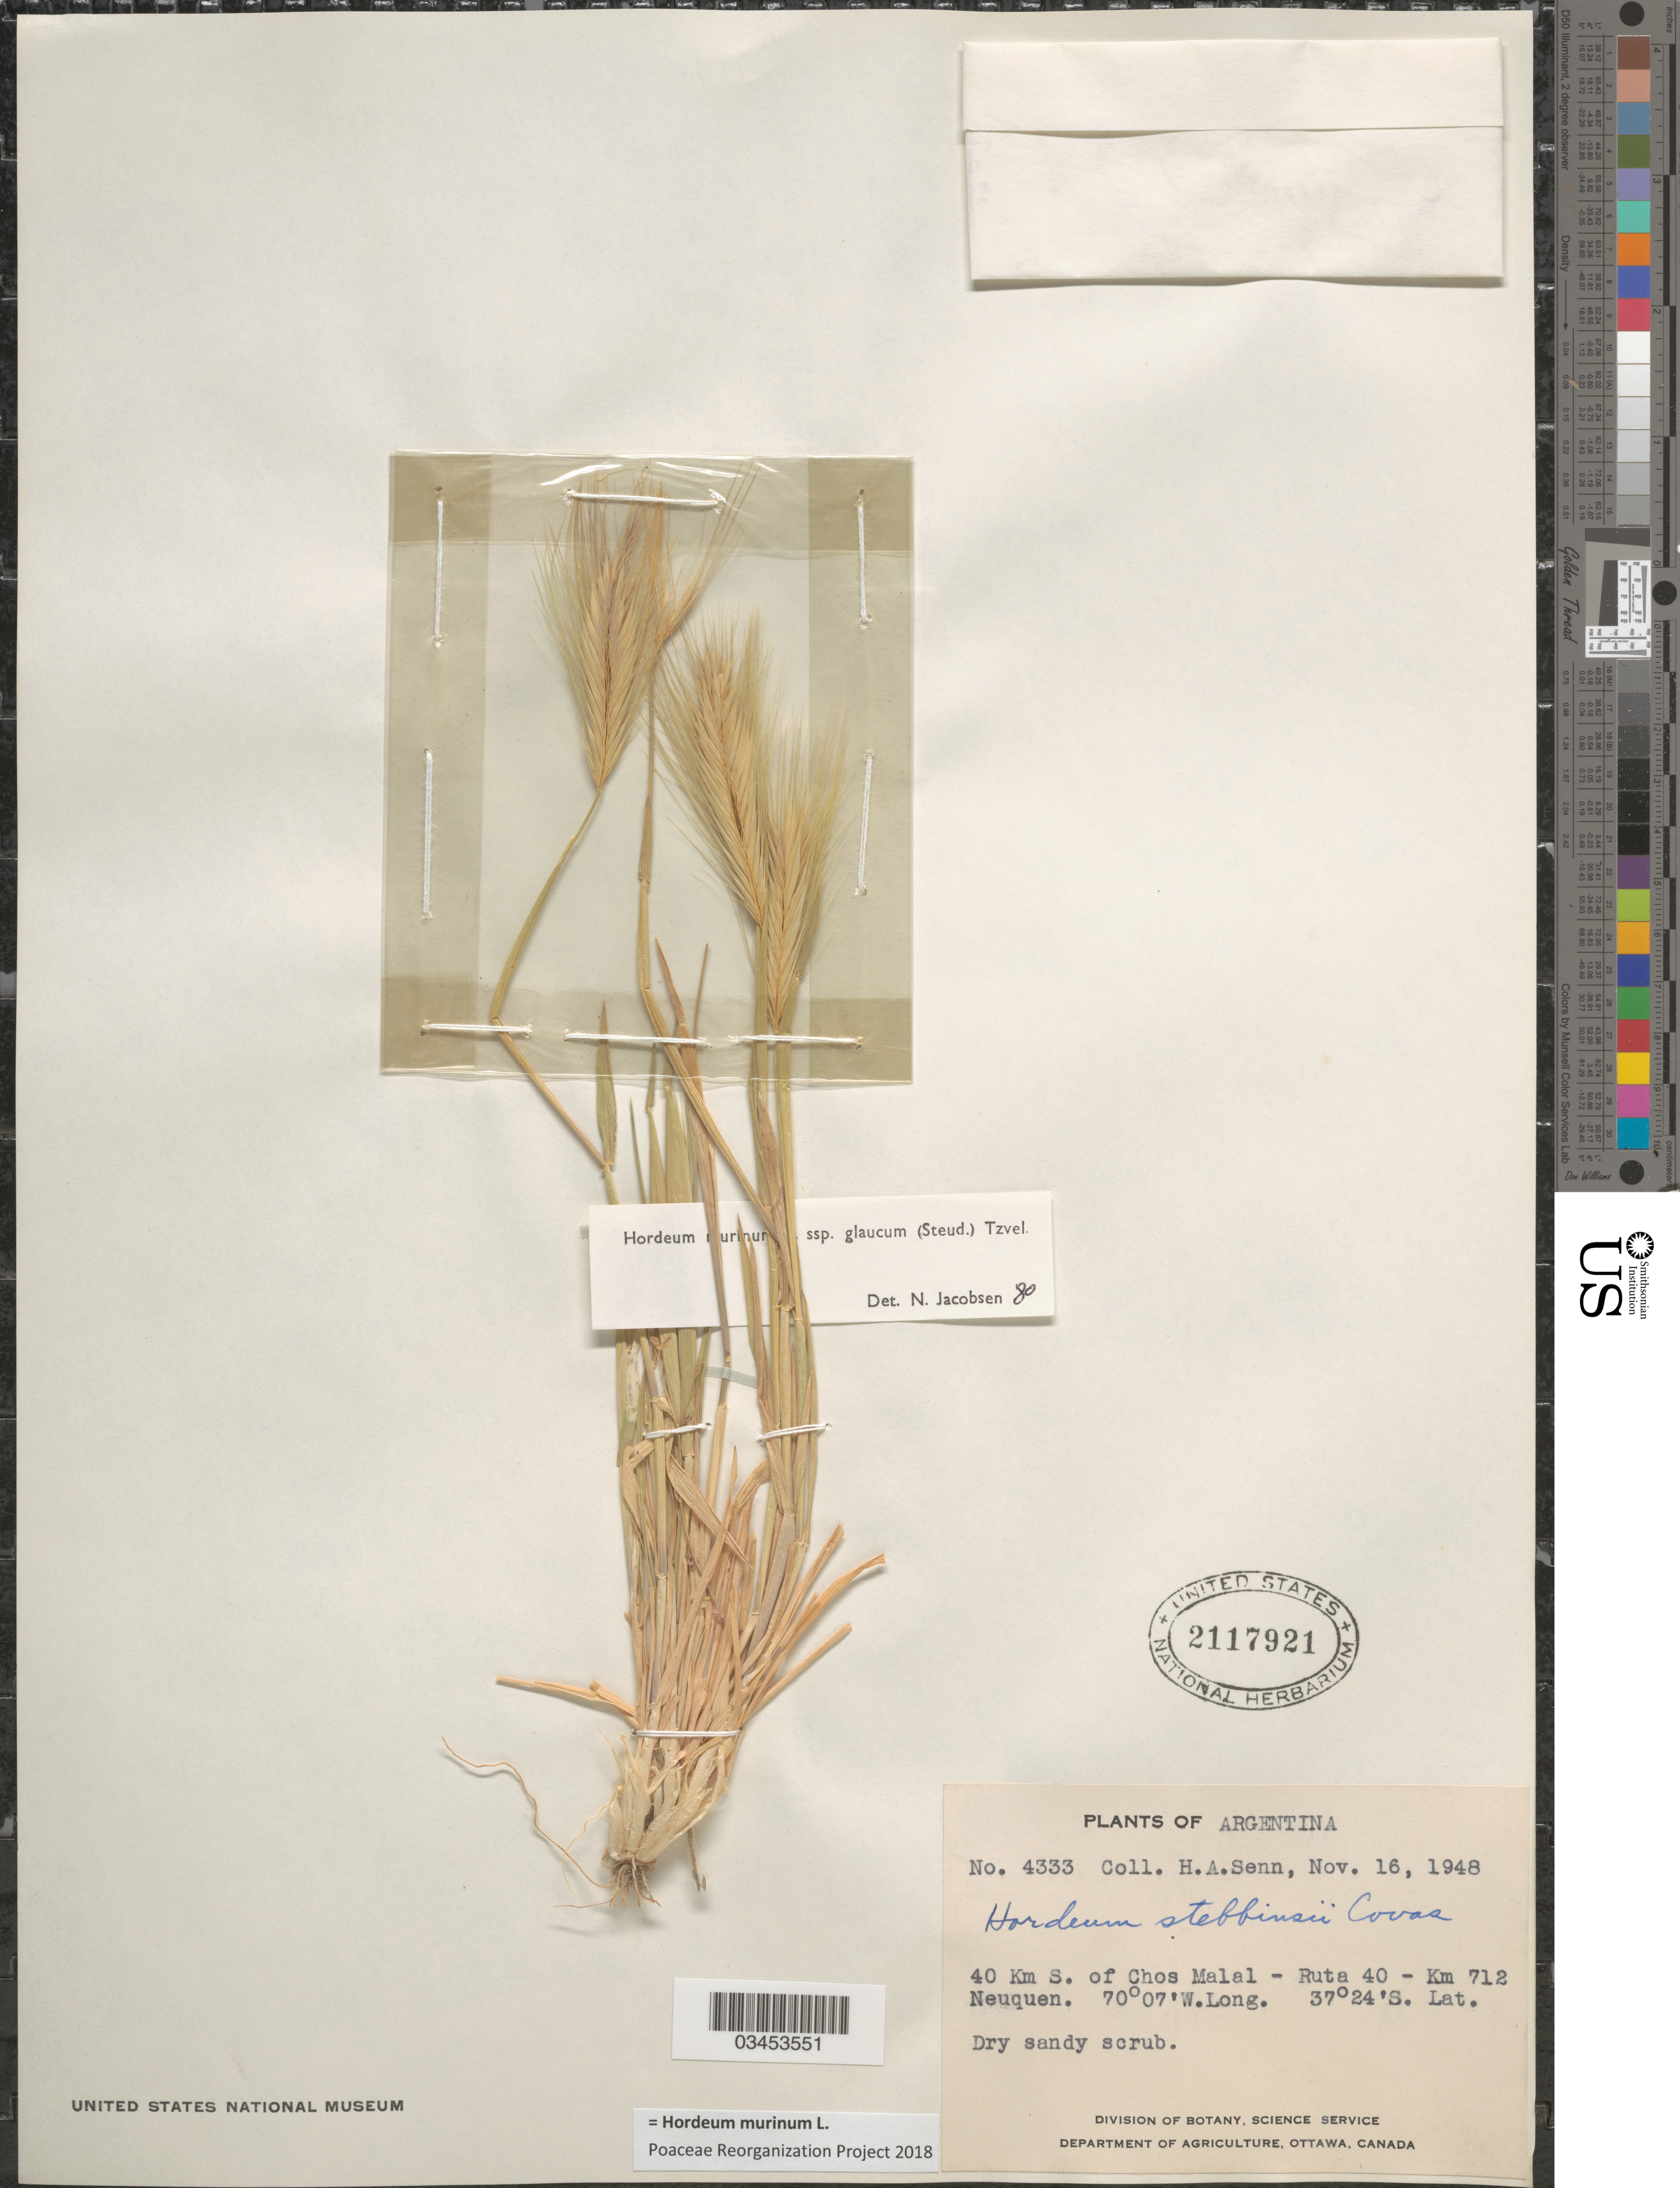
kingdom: Plantae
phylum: Tracheophyta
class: Liliopsida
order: Poales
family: Poaceae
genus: Hordeum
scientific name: Hordeum murinum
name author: L.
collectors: H. Senn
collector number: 4333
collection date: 1948-11-16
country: Argentina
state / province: Buenos Aires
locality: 40 Km S. of Chos Malal - Ruta 40 - Km 712 Neuquen.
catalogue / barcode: US 2117921